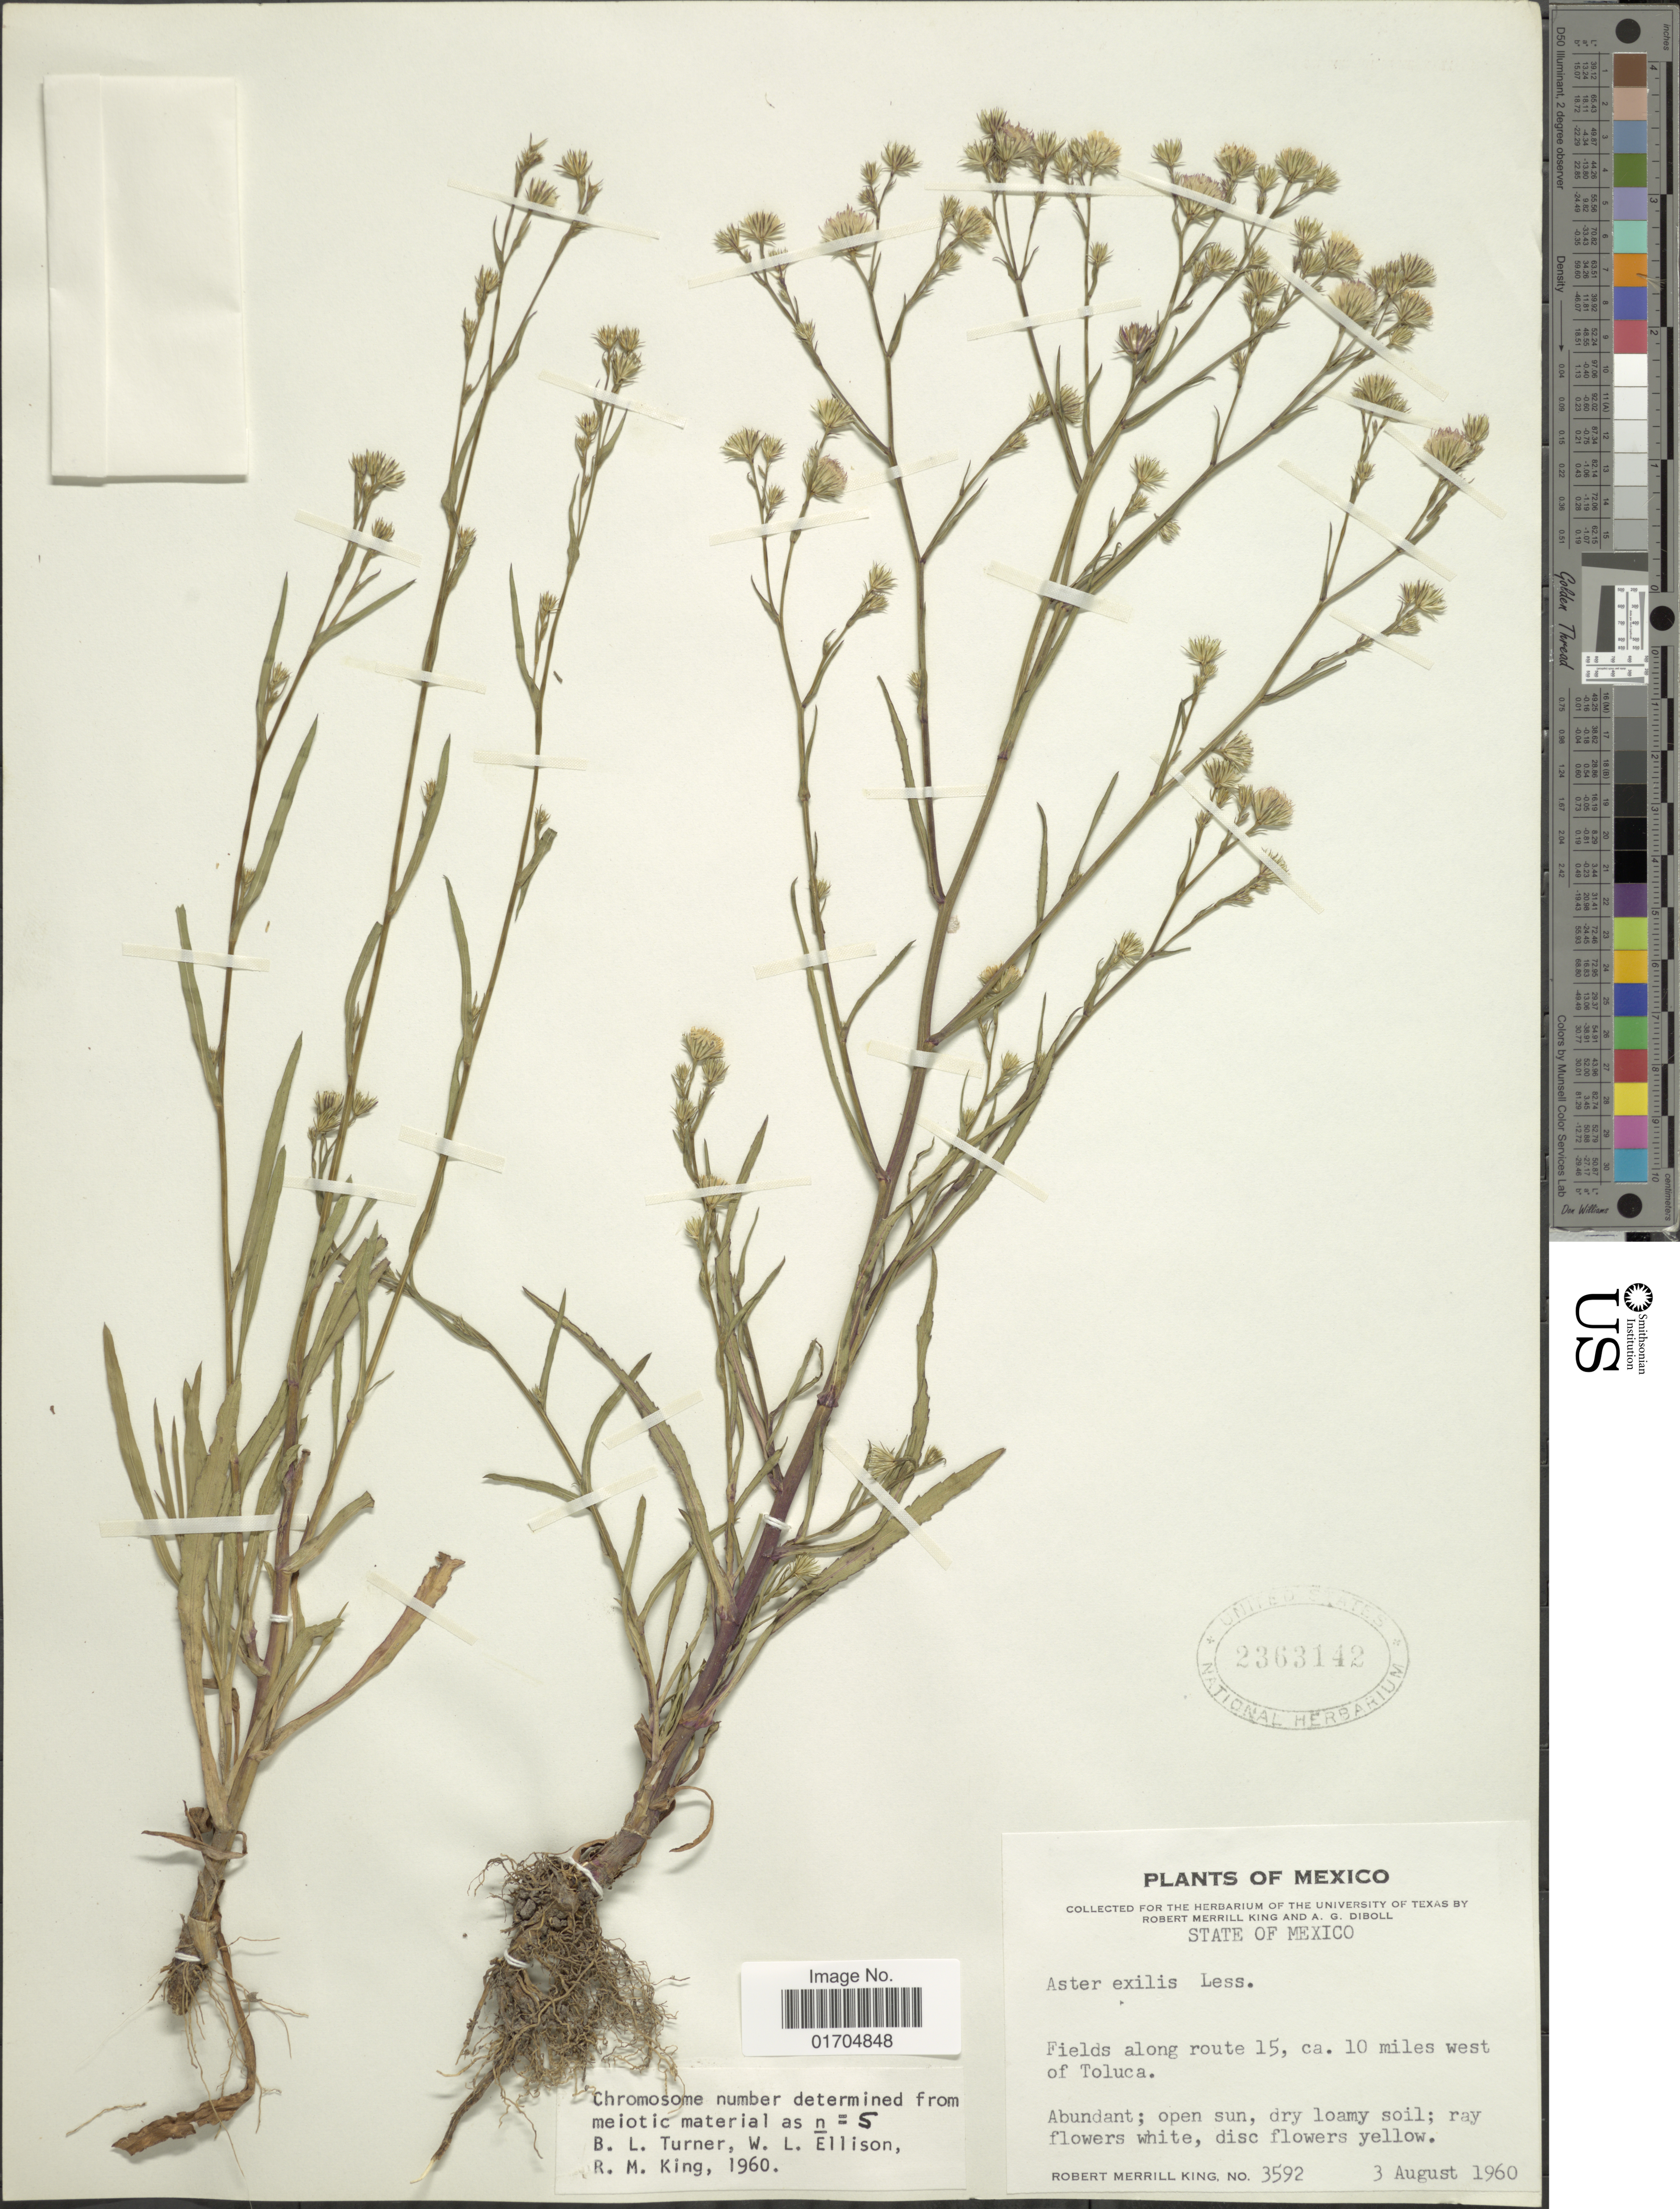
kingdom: Plantae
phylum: Tracheophyta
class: Magnoliopsida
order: Asterales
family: Asteraceae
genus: Symphyotrichum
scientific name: Symphyotrichum subulatum var. parviflorum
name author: (Nees) S.D. Sundb.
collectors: R. M. King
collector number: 3592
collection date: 1960-08-03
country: Mexico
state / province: México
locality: Fields along route 15, ca. 10 miles west of Toluca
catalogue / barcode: US 2363142